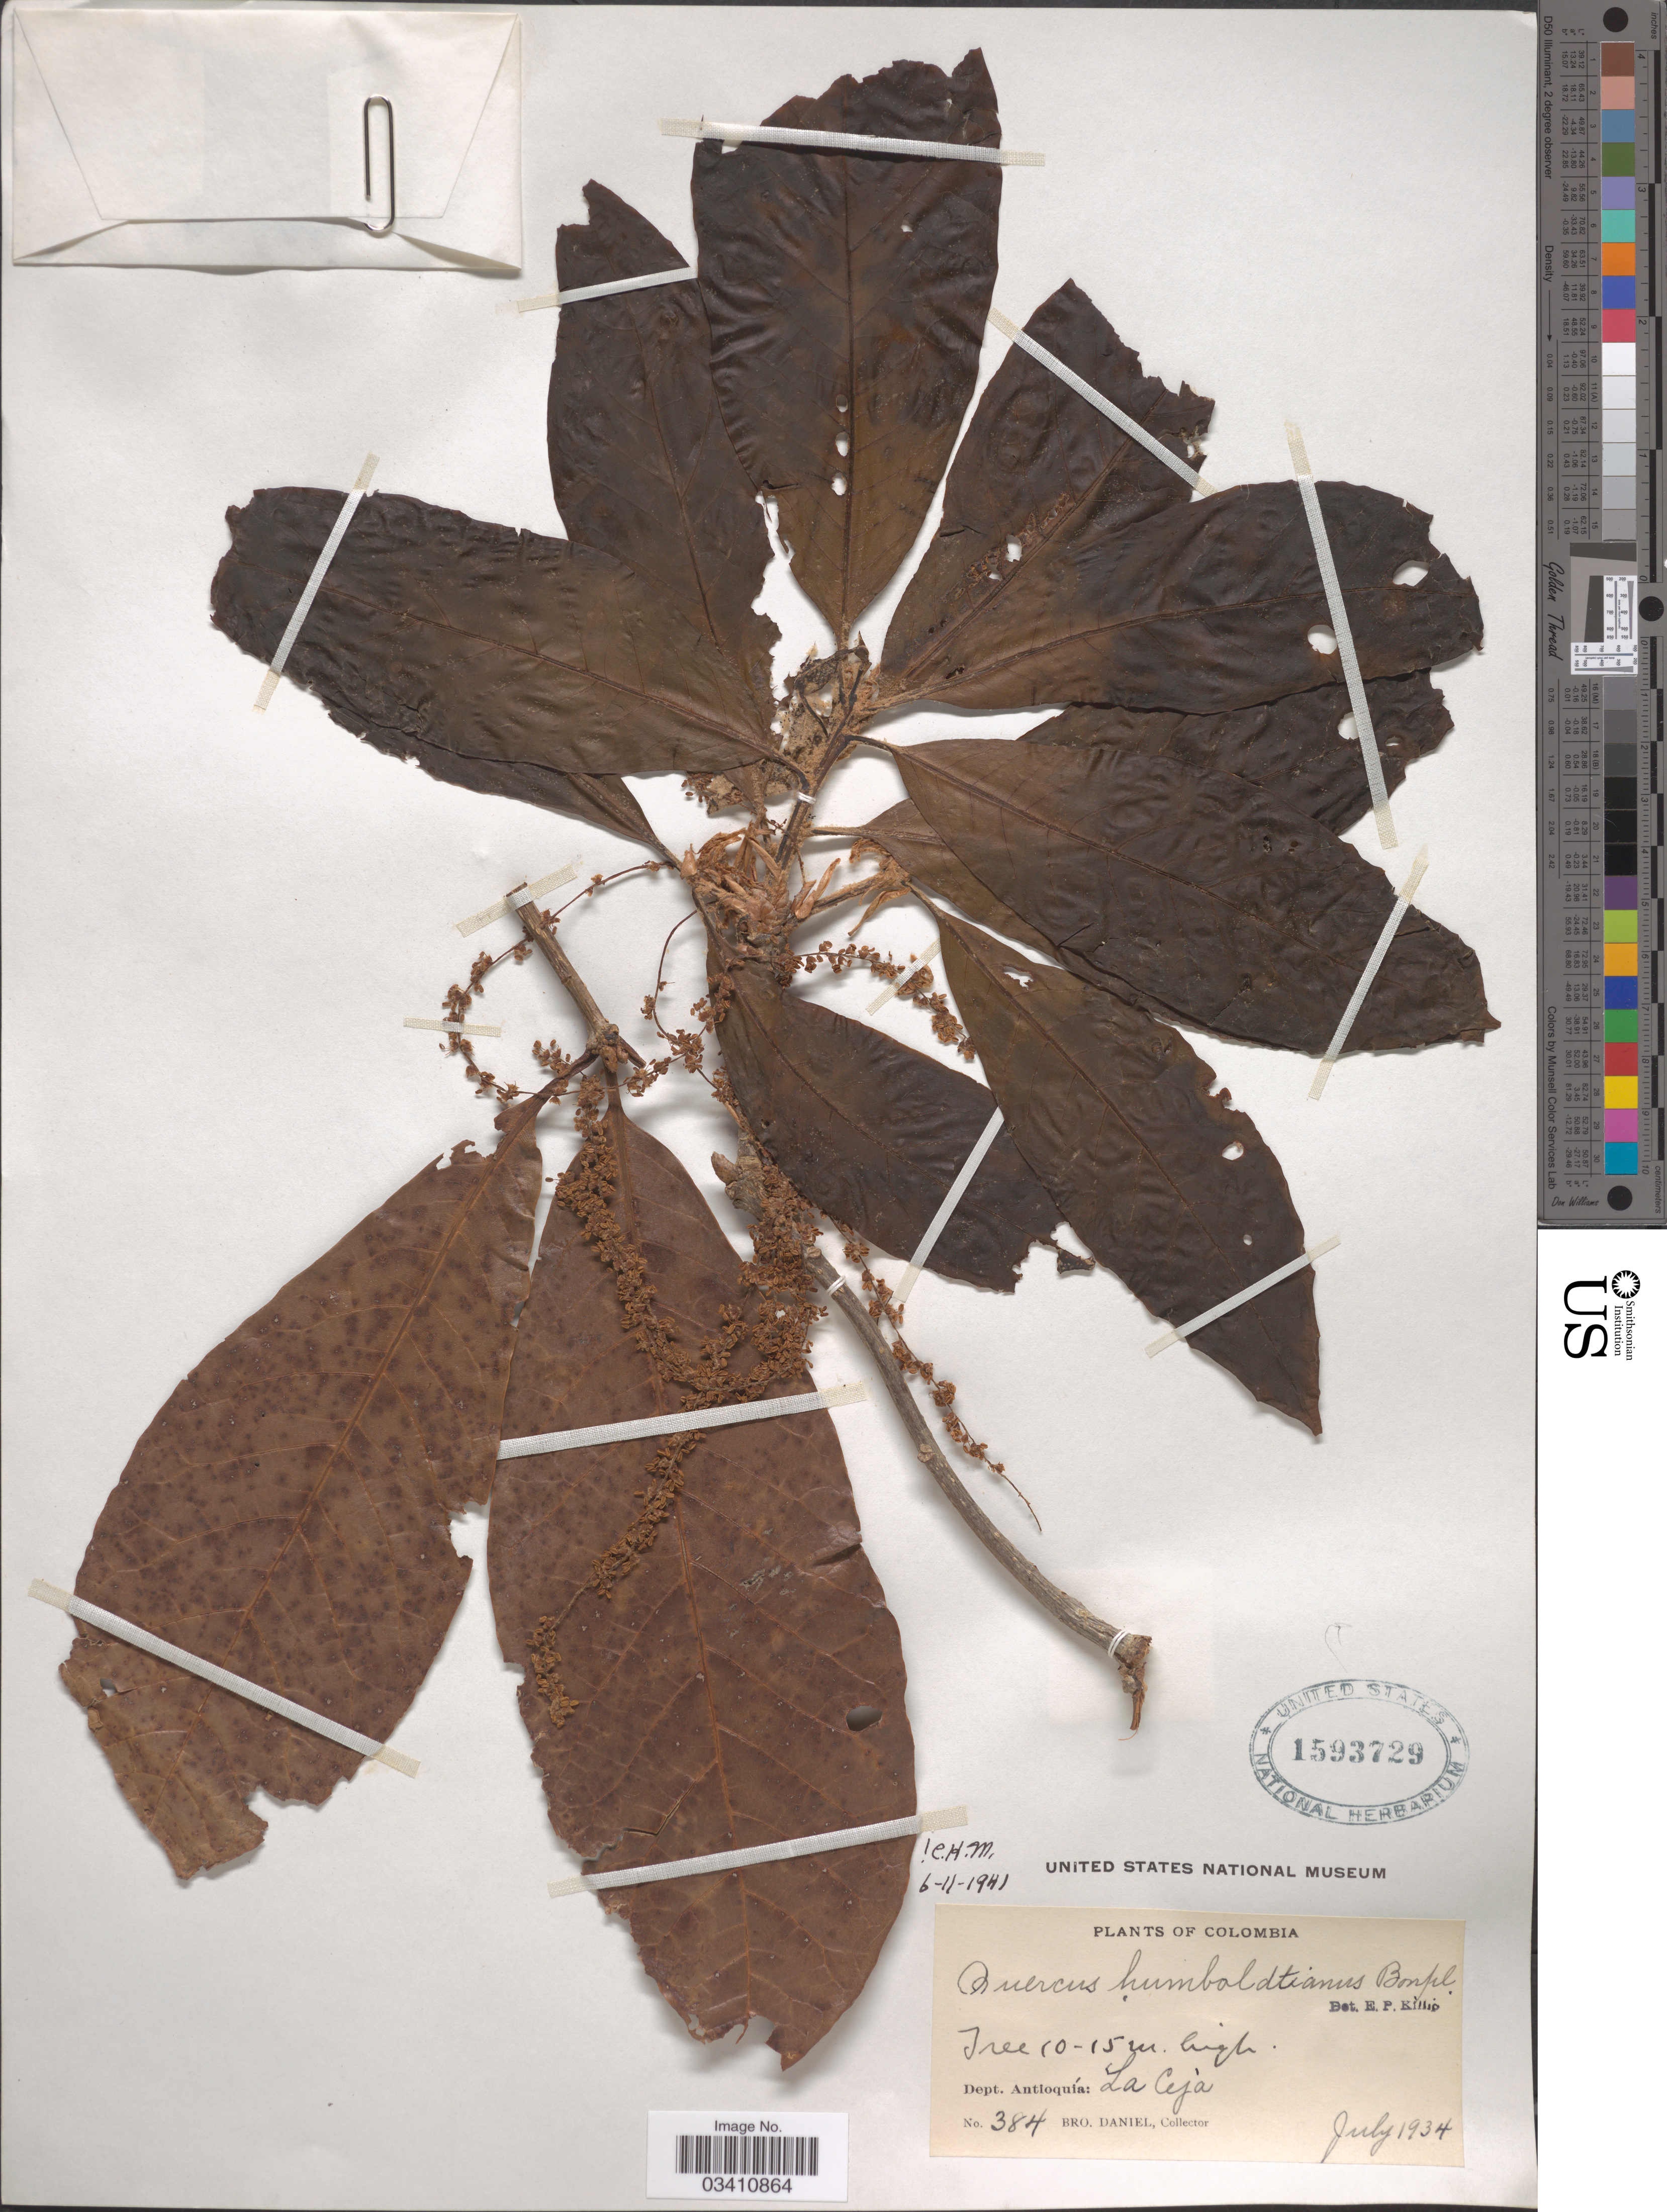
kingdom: Plantae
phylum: Tracheophyta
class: Magnoliopsida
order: Fagales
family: Fagaceae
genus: Quercus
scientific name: Quercus humboldtii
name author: Bonpl.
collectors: Bro. Daniel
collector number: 384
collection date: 1934-07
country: Colombia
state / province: Antioquia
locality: Dept. Antioquía. La Ceja.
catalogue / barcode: US 1593729